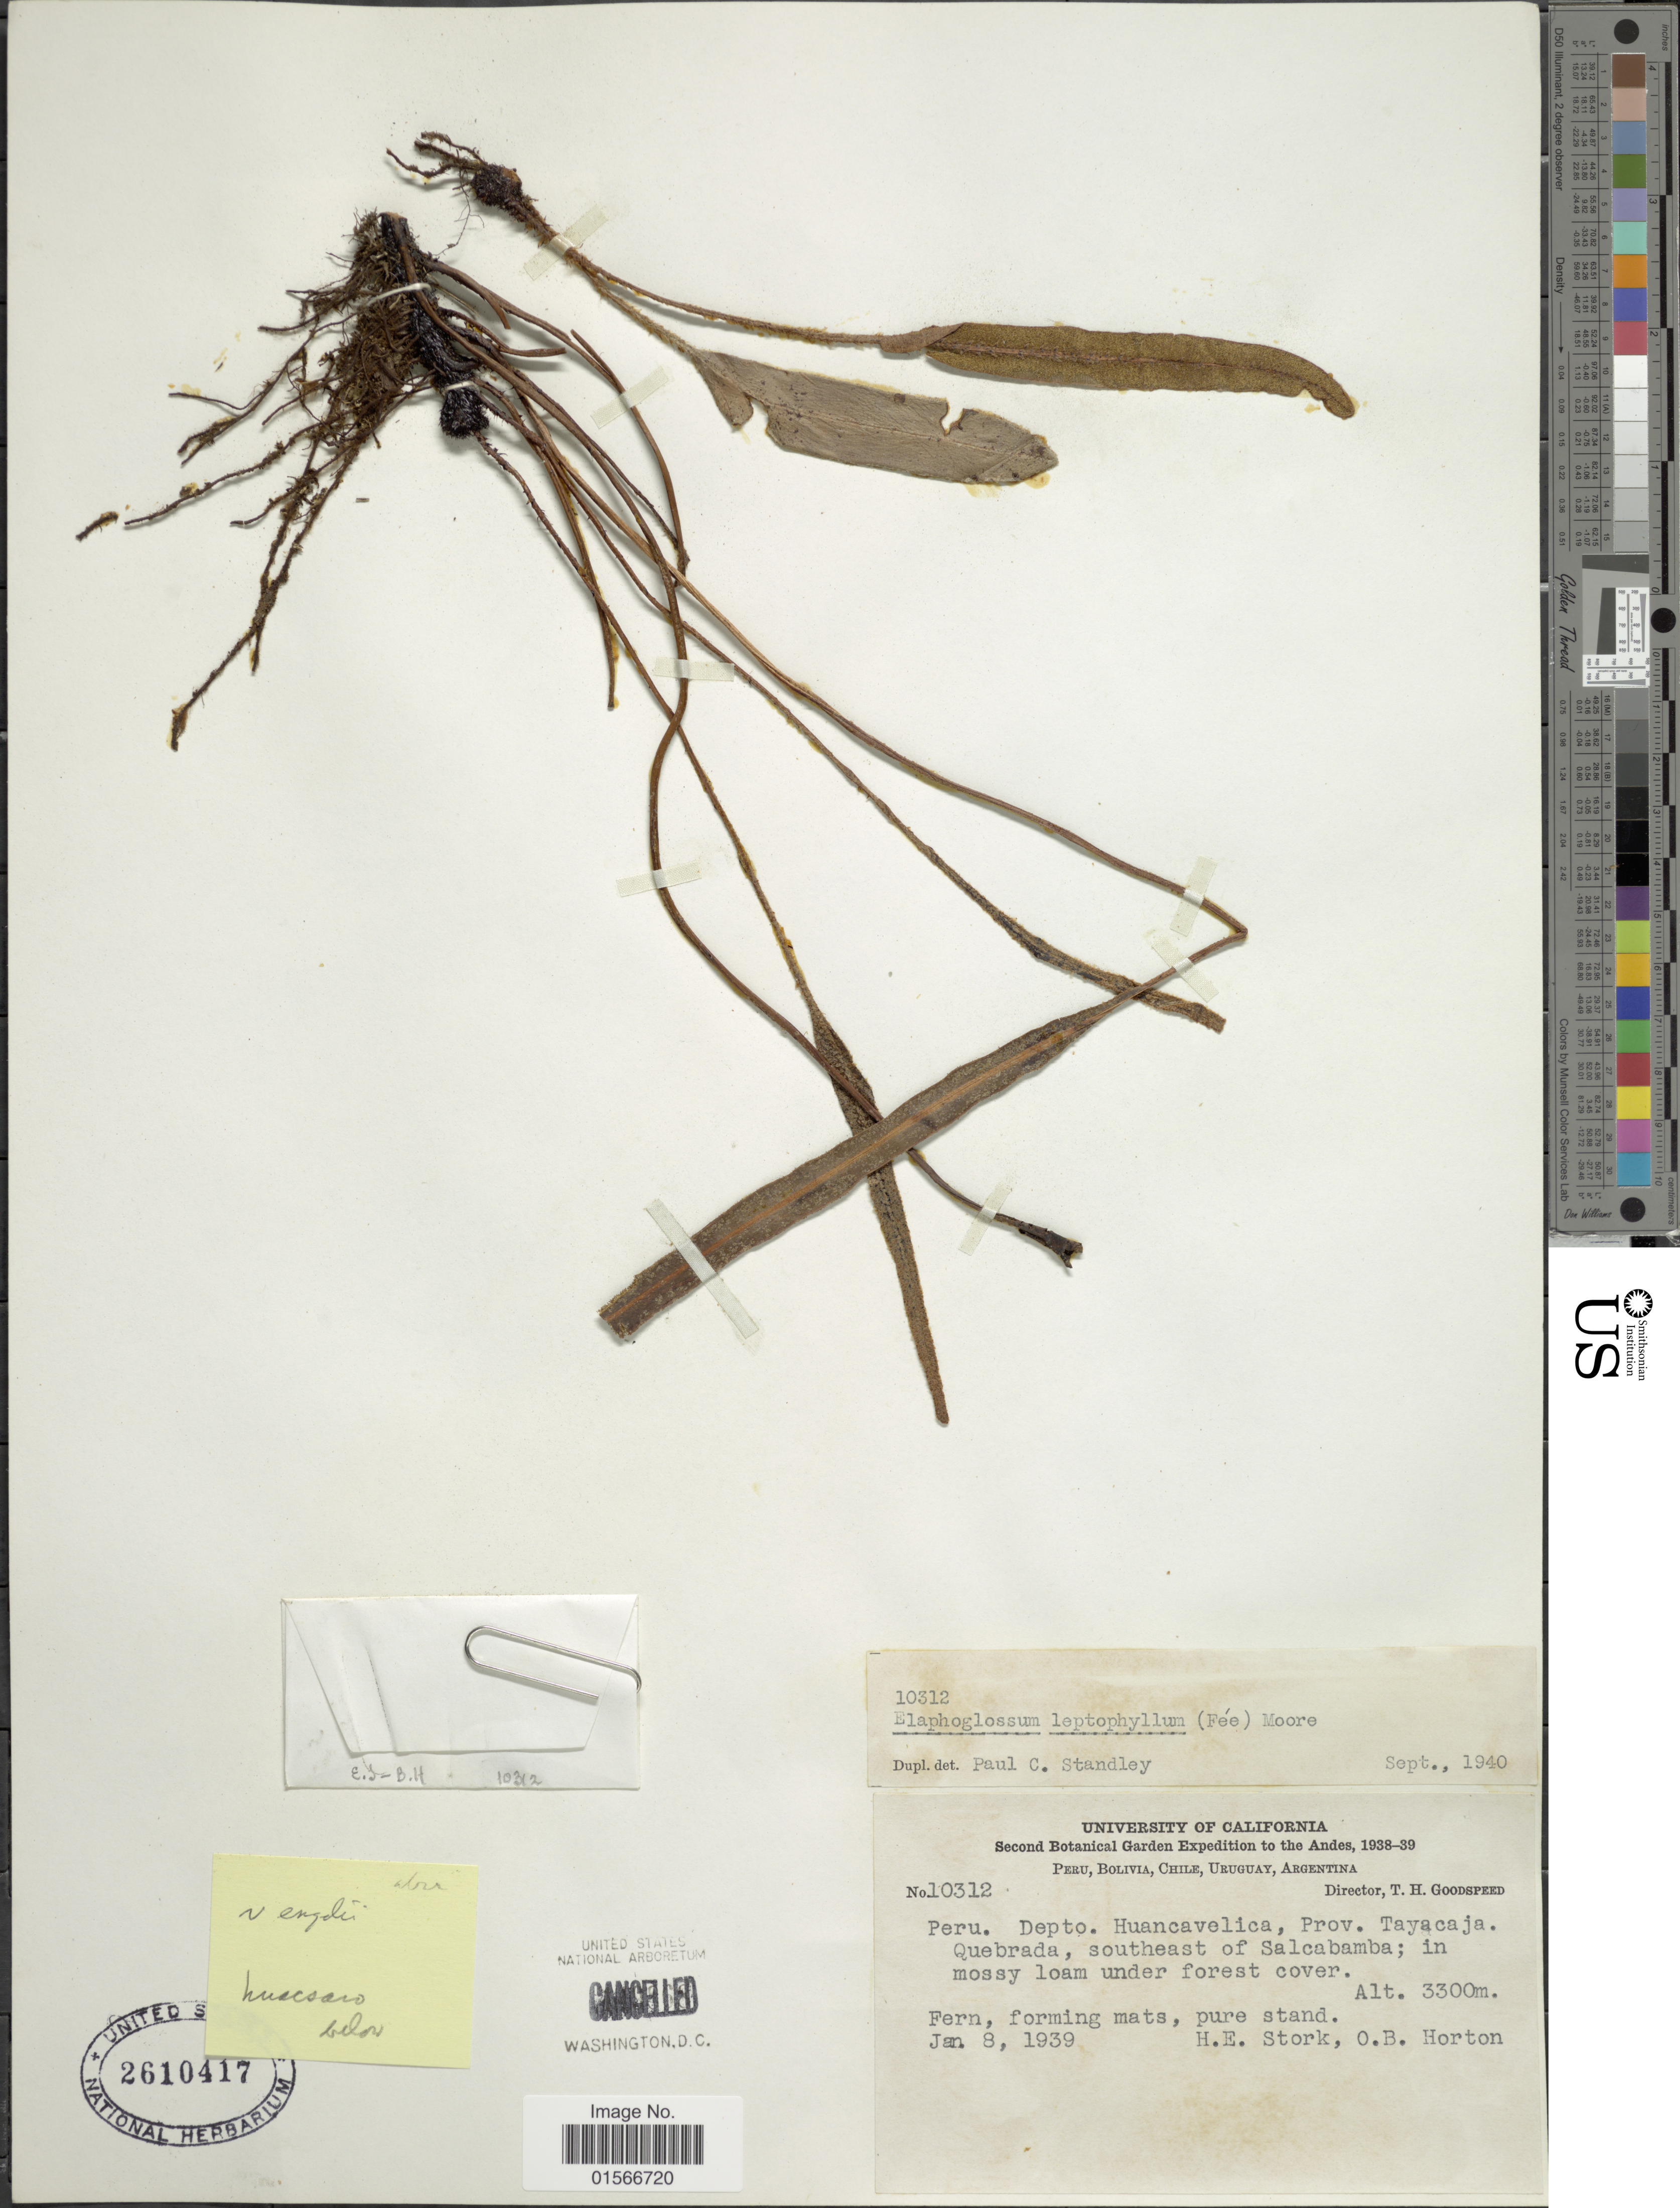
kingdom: Plantae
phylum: Tracheophyta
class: Polypodiopsida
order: Polypodiales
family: Dryopteridaceae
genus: Elaphoglossum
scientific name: Elaphoglossum huacsaro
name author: (Ruiz) Christ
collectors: H. E. Stork & O. B. Horton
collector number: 10312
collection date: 1939-01-08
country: Peru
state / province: Huancavelica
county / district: Tayacaja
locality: Depto. Huancavelica, prov. Tayacaja. Quebrada, southeast of Salcabamba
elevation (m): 3300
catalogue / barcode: US 2610417